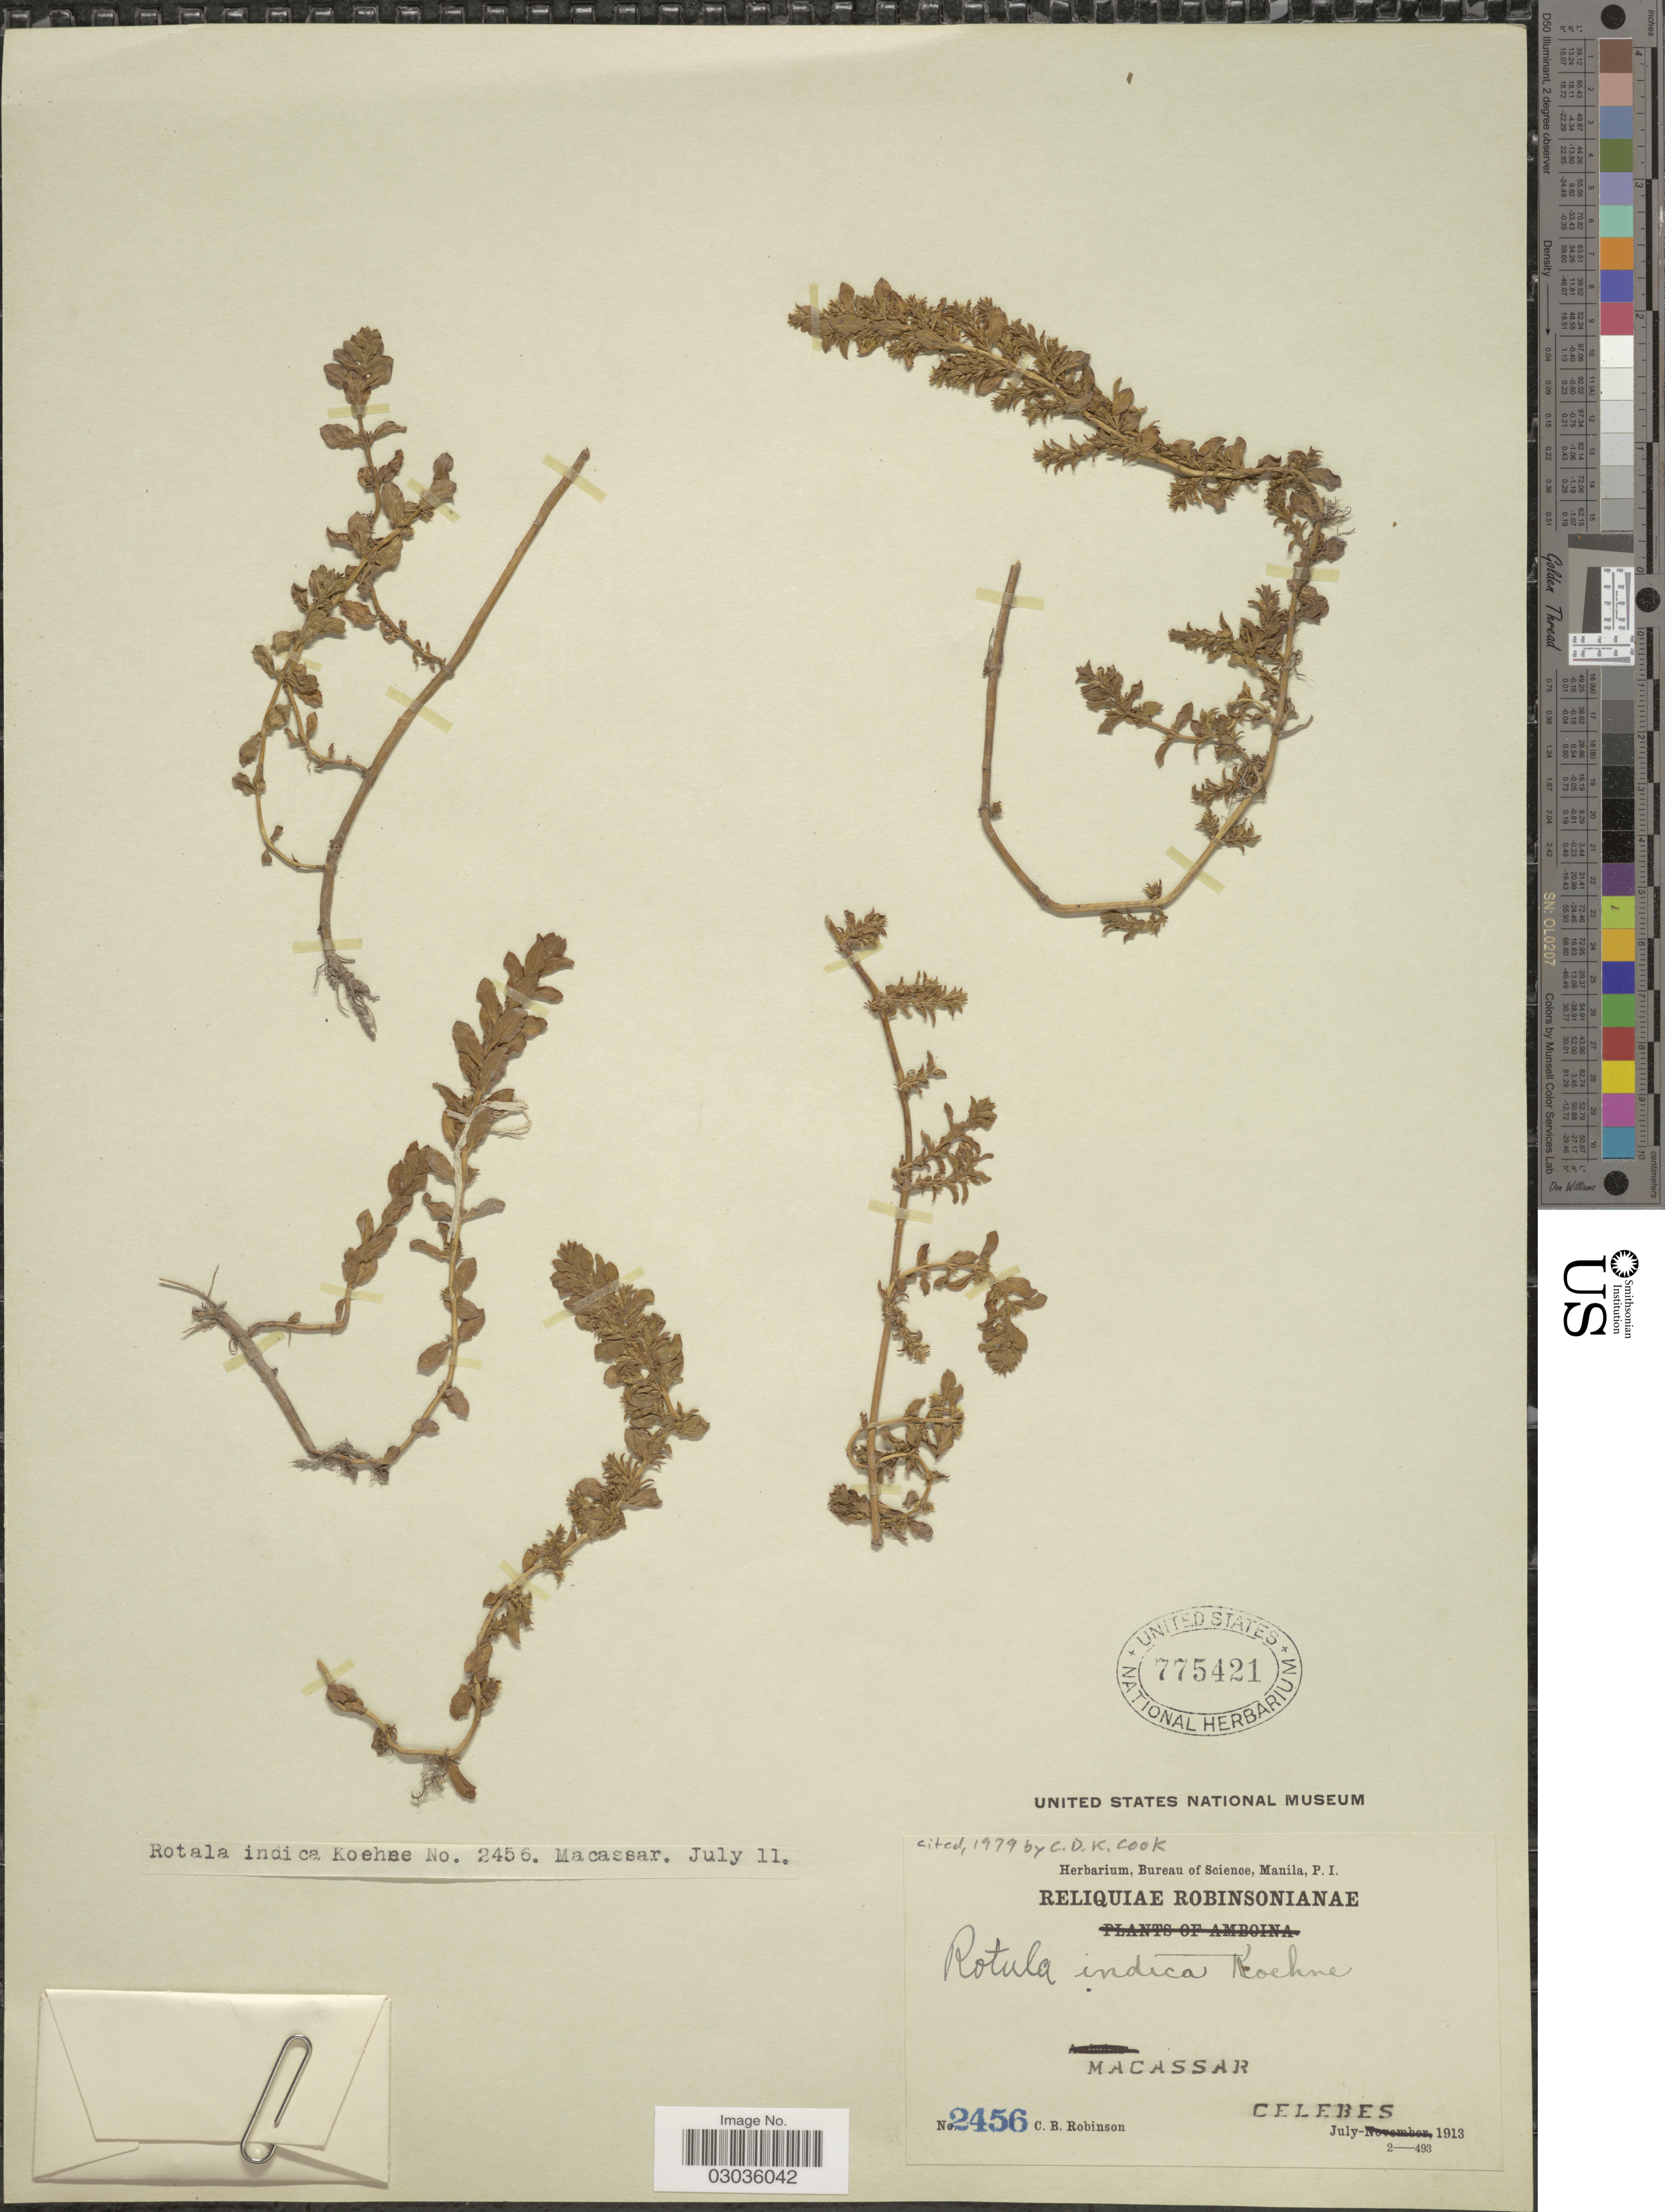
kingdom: Plantae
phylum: Tracheophyta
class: Magnoliopsida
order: Myrtales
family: Lythraceae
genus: Rotala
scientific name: Rotala indica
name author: (L.) Koehne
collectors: C. Robinson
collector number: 2456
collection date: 1913-07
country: Indonesia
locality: Macassar, Celebes.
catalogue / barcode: US 775421